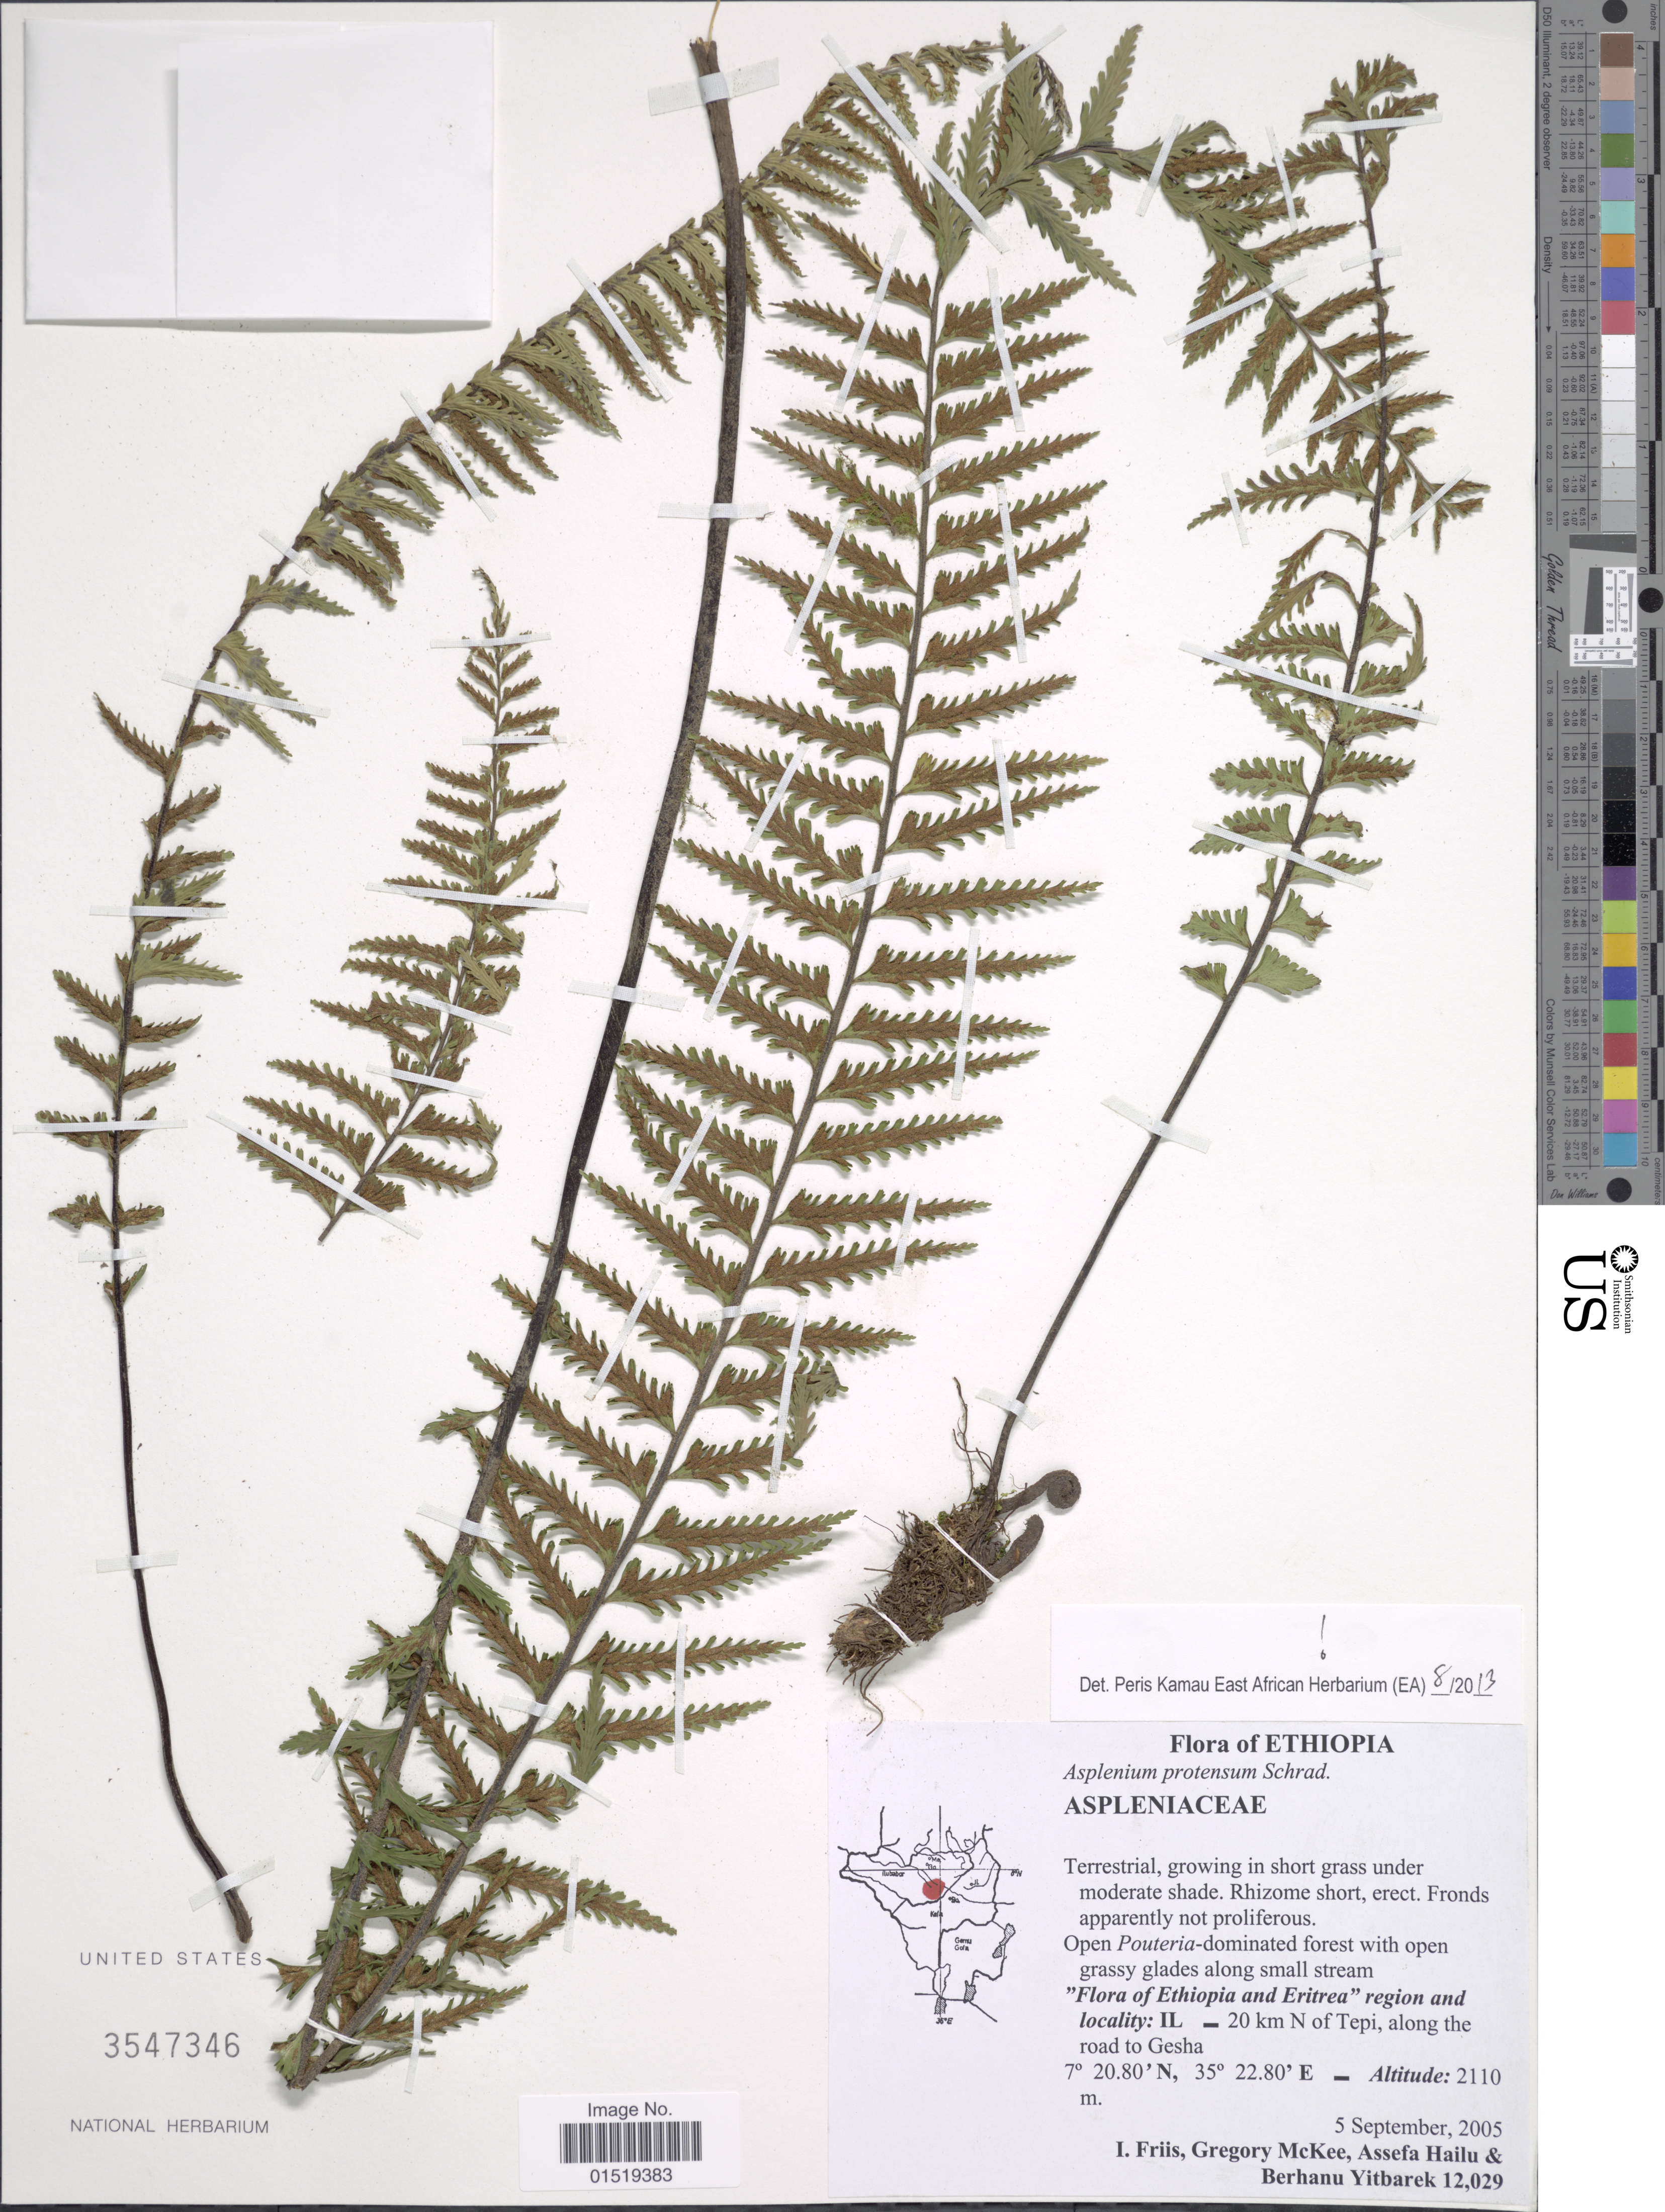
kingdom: Plantae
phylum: Tracheophyta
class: Polypodiopsida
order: Polypodiales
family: Aspleniaceae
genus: Asplenium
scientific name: Asplenium protensum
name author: Schrad.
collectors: I. Friis, G. S. McKee, A. Hailu & B. Yitbarek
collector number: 12029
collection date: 2005-09-05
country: Ethiopia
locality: IL_ 20 km N of Tepi, along the road to Gesha.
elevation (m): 2110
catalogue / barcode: US 3547346